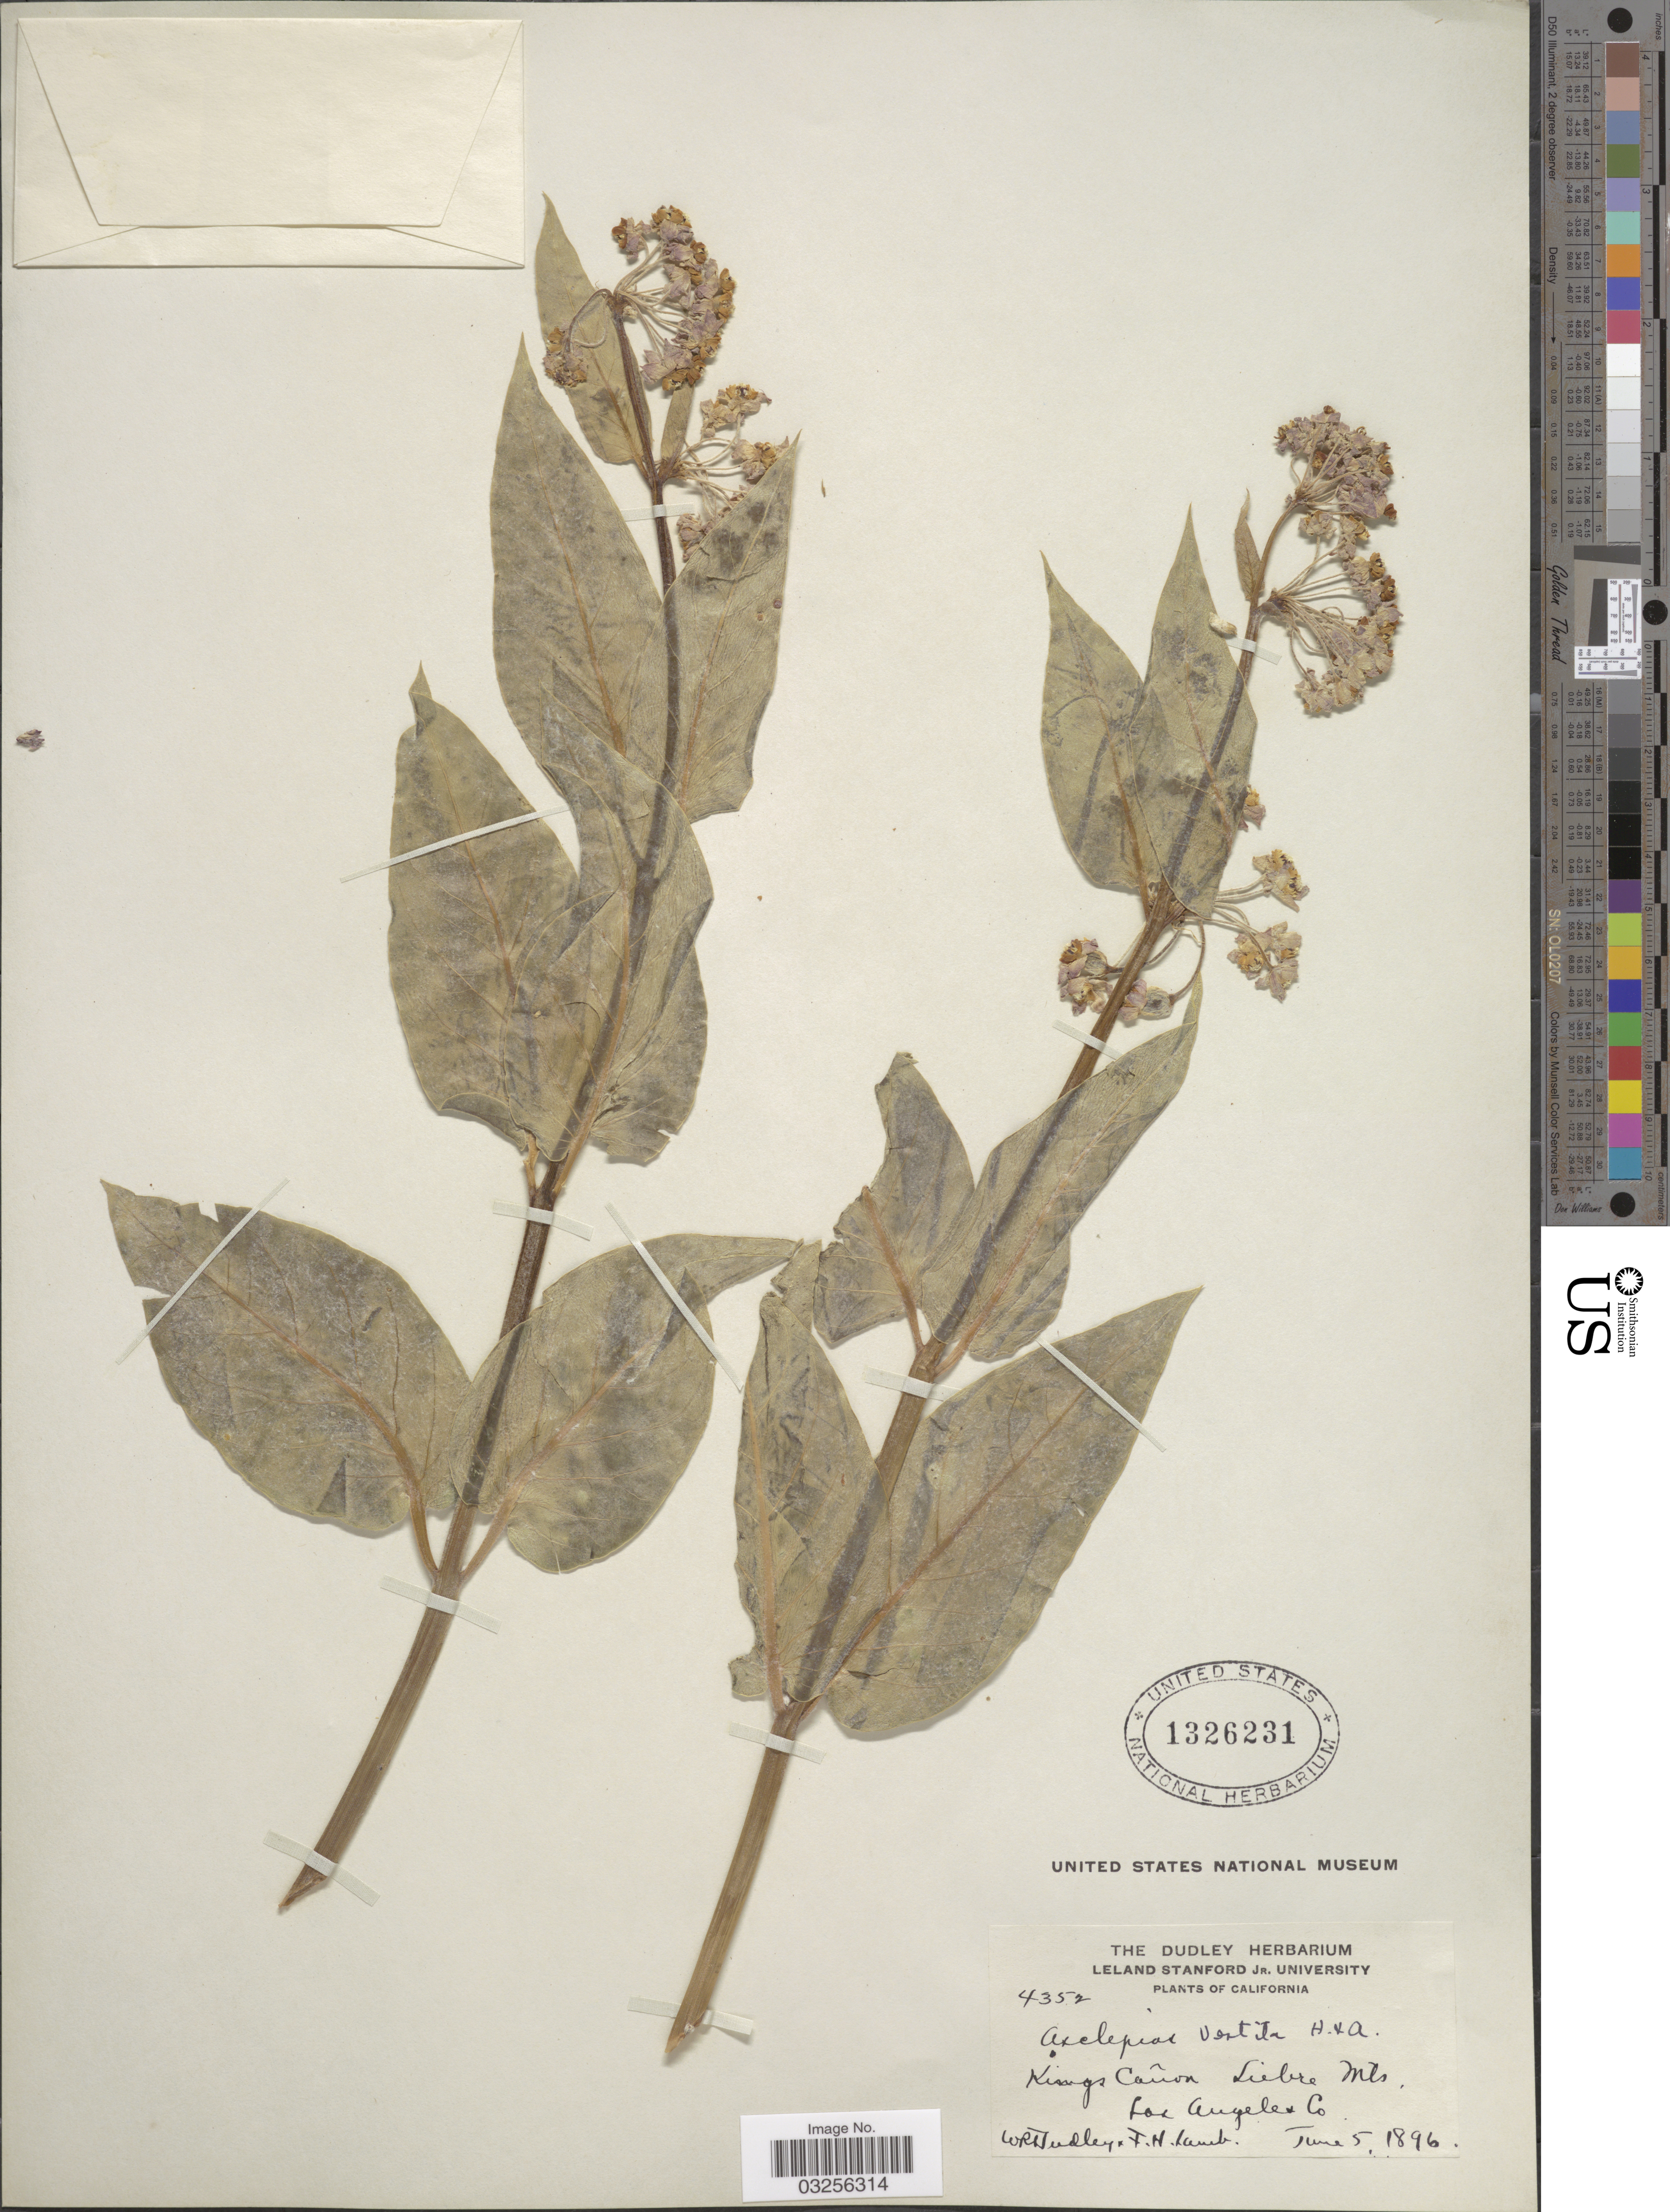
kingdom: Plantae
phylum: Tracheophyta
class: Magnoliopsida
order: Gentianales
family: Apocynaceae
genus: Asclepias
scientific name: Asclepias vestita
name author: Hook. & Arn.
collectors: W. Dudley & F. H. Lamb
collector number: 4352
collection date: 1896-06-05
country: United States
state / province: California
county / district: Los Angeles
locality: Kings Cañon Liebre Mts. Los Angeles Co.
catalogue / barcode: US 1326231